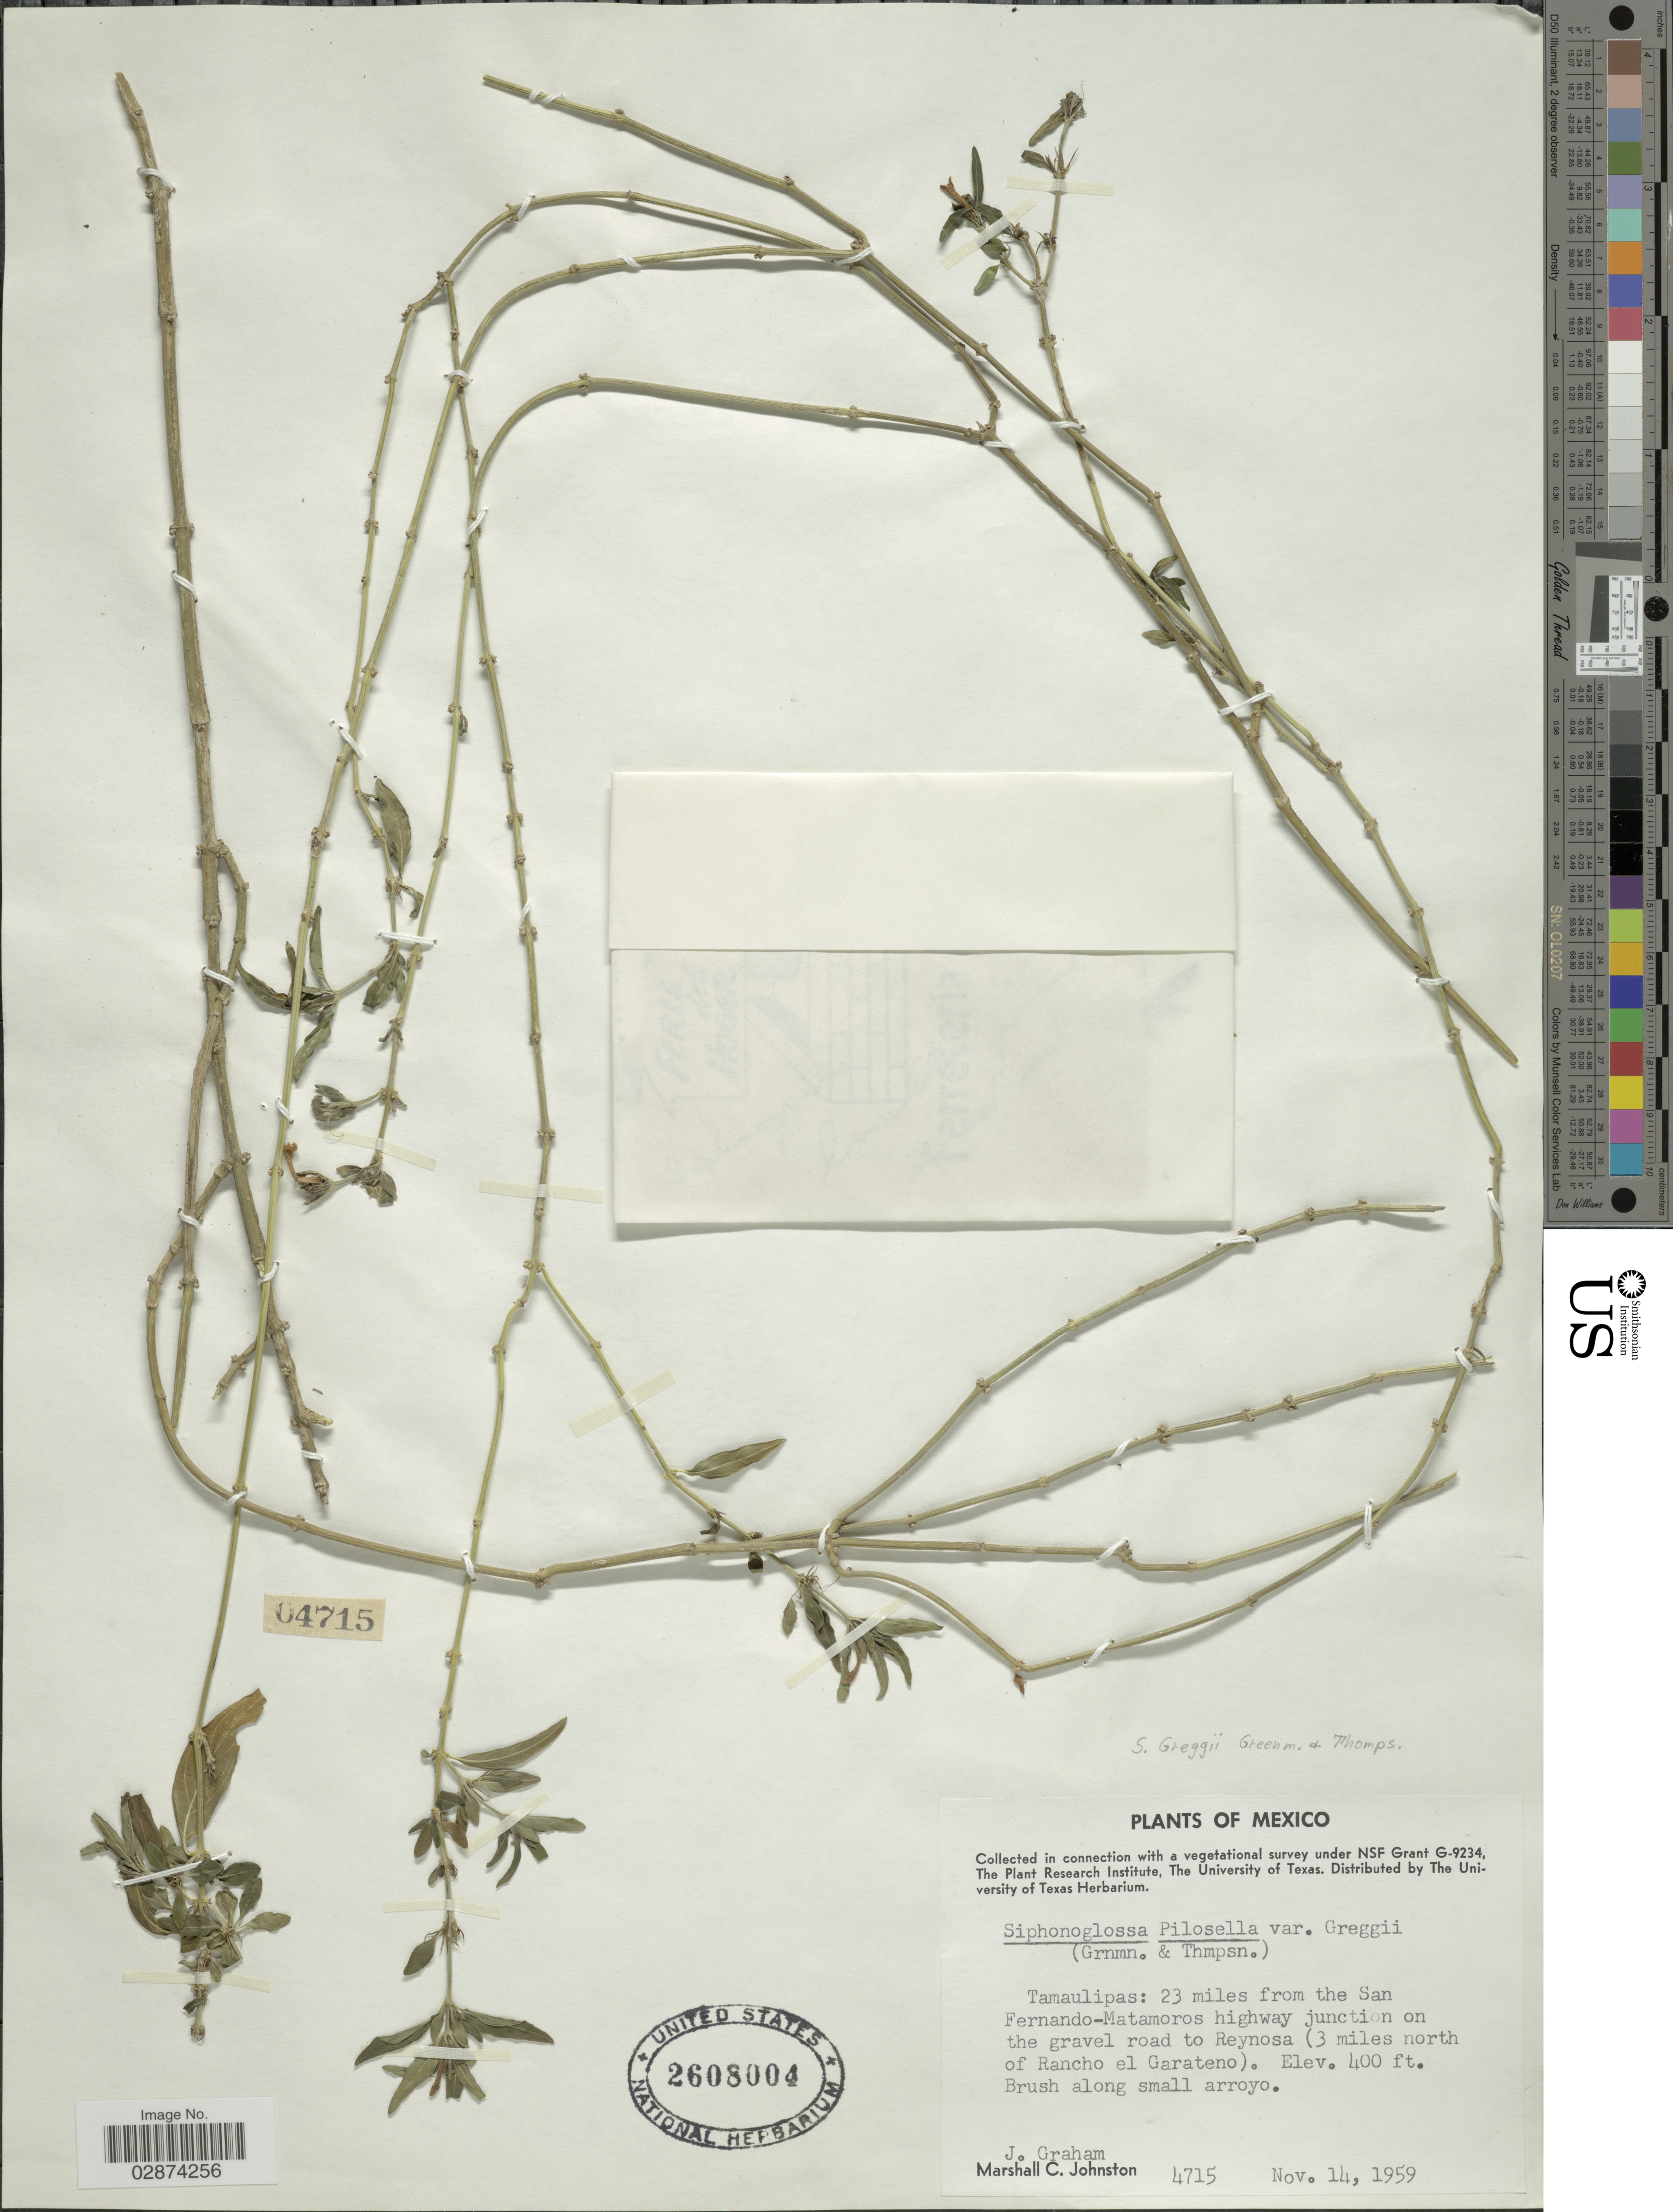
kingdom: Plantae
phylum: Tracheophyta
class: Magnoliopsida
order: Lamiales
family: Acanthaceae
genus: Justicia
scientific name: Justicia pilosella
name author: (Nees) Hilsenb.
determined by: Fisher, Amanda, (LOB), California State University, Long Beach (UNITED STATES)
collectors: J. Graham & M. Johnston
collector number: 4715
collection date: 1959-11-14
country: Mexico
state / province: Tamaulipas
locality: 23 miles from the San Fernando-Matamoros highway junction on the gravel road to Reynosa (3 miles north of Rancho el Garateno).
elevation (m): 122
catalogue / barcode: US 2608004